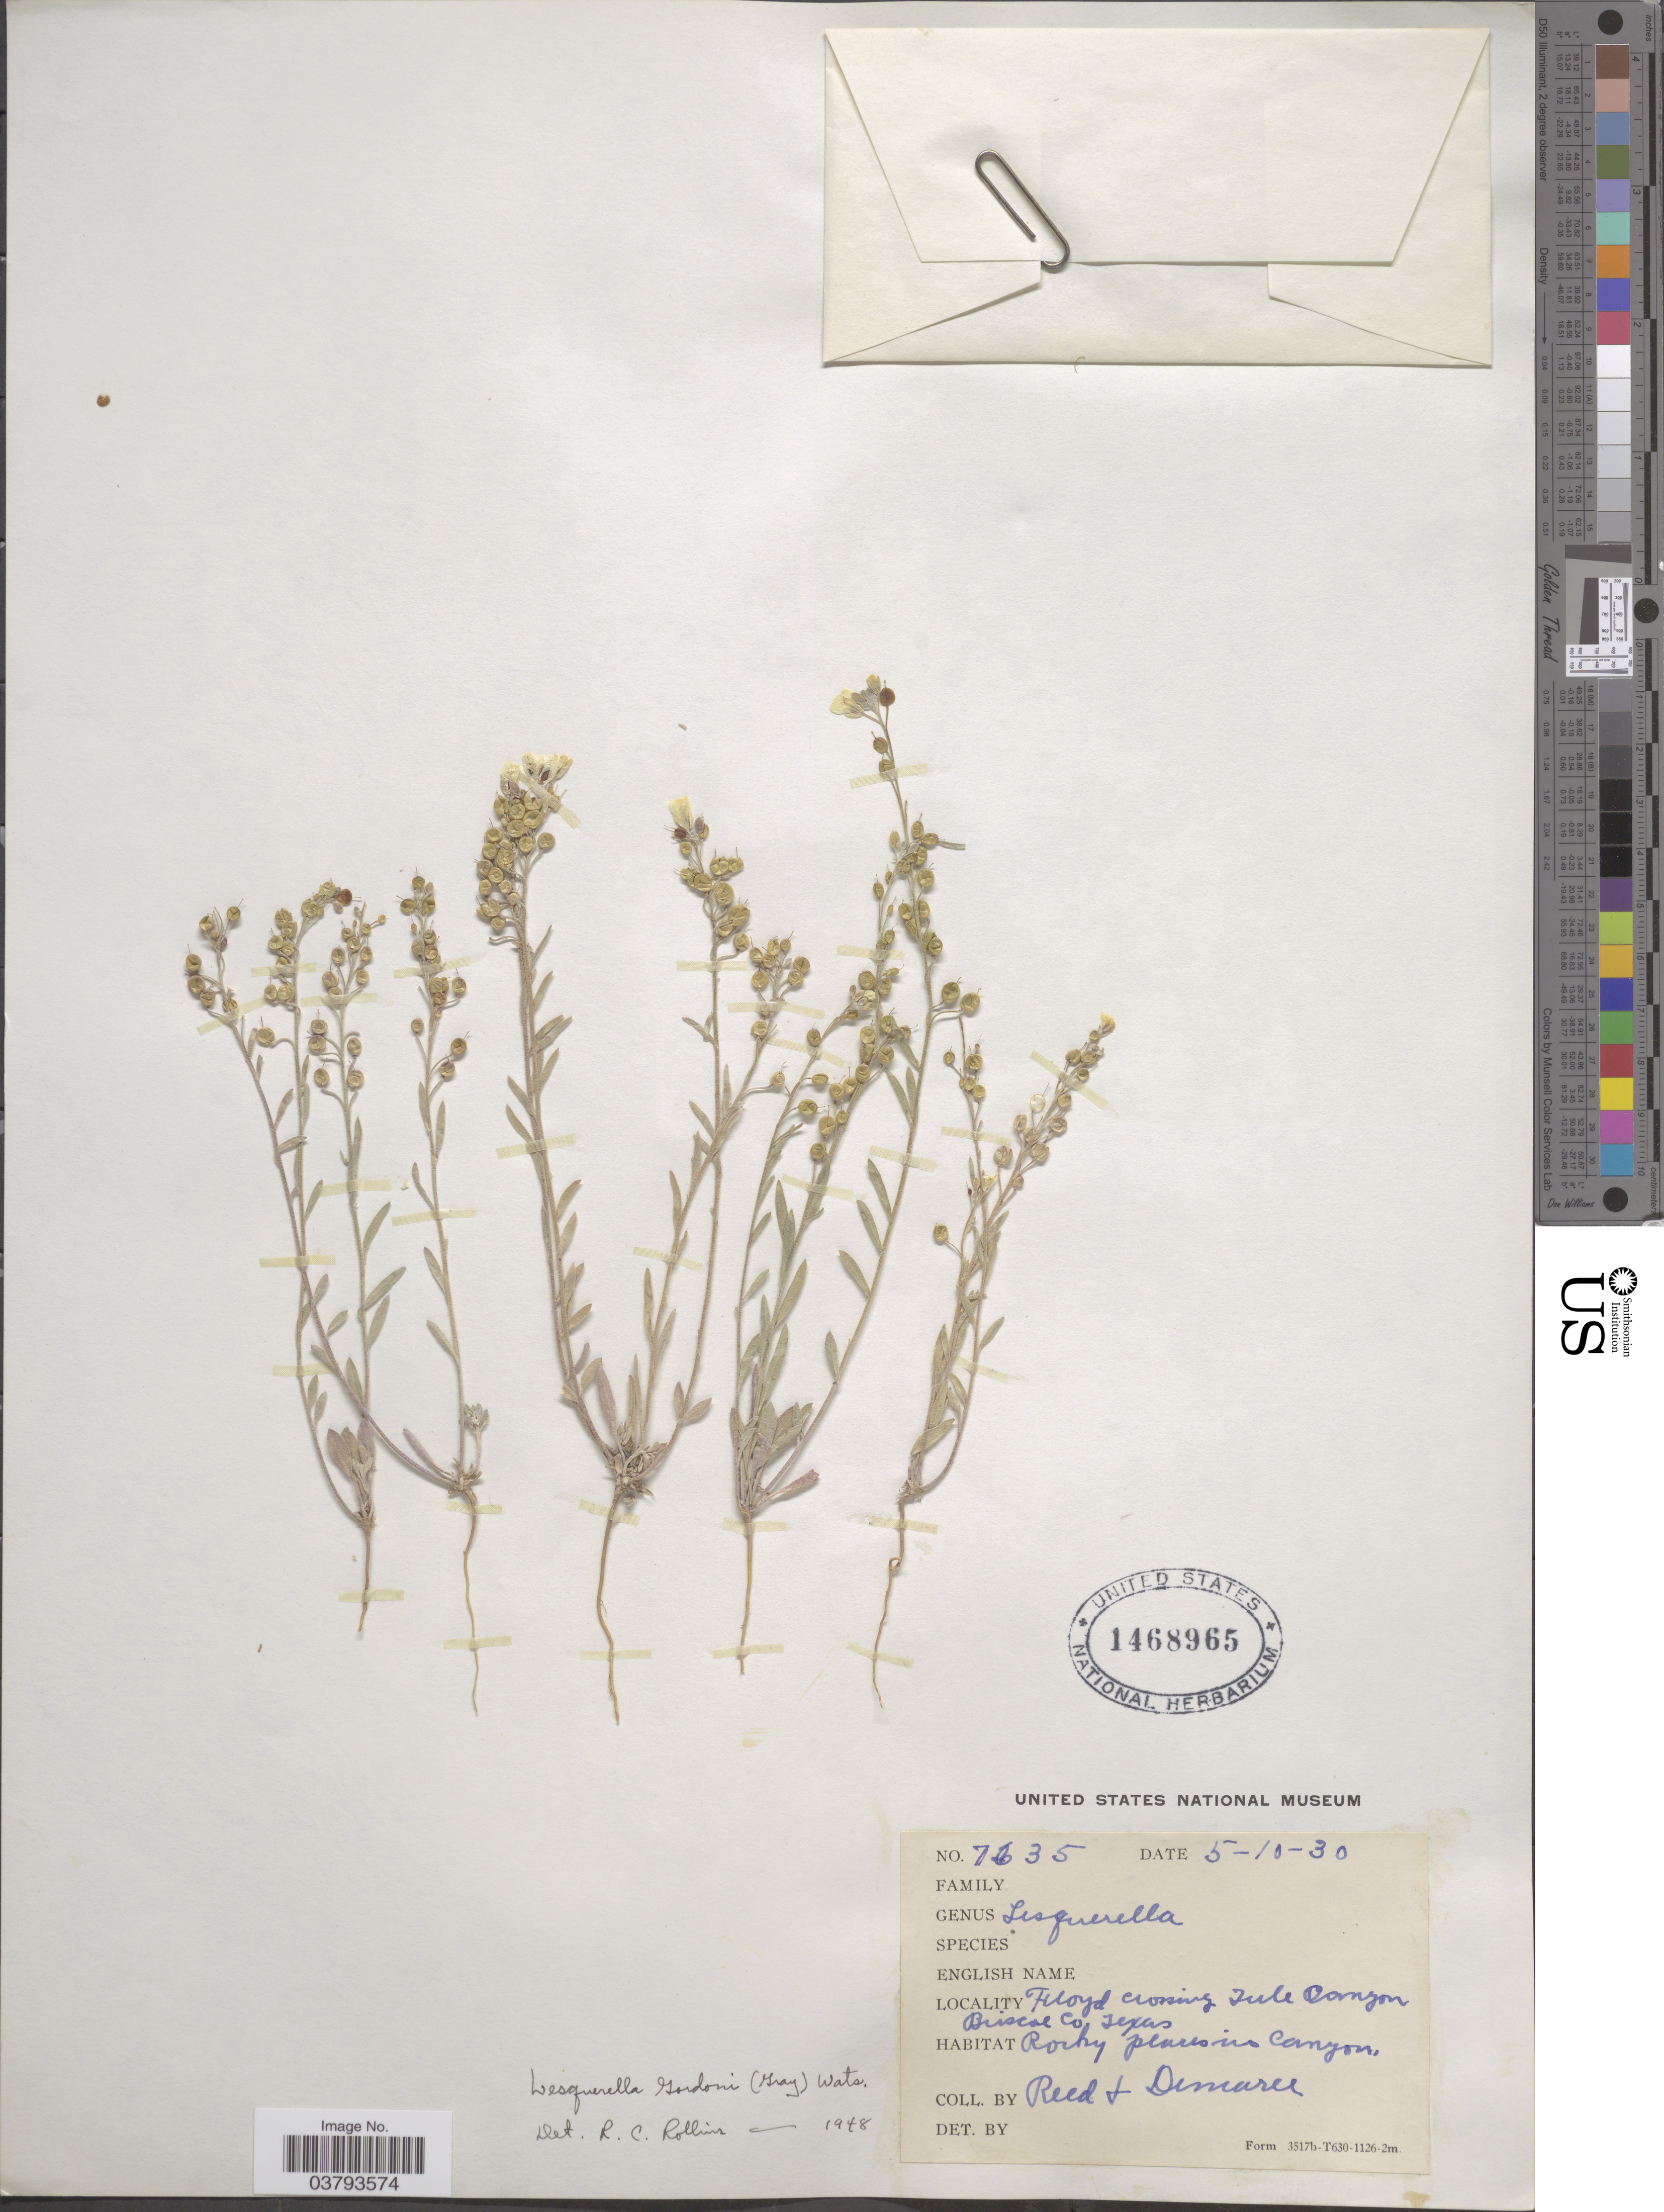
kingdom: Plantae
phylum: Tracheophyta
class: Magnoliopsida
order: Brassicales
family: Brassicaceae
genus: Lesquerella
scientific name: Lesquerella gordonii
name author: (A. Gray) S. Watson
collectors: -. Reed & -. Demaree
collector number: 7635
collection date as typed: Transcribed d/m/y: 10/5/30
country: United States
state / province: Texas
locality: Floyd crossing Tule Canyon. Briscoe Co. Rocky places in Canyon.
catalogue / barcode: US 1468965